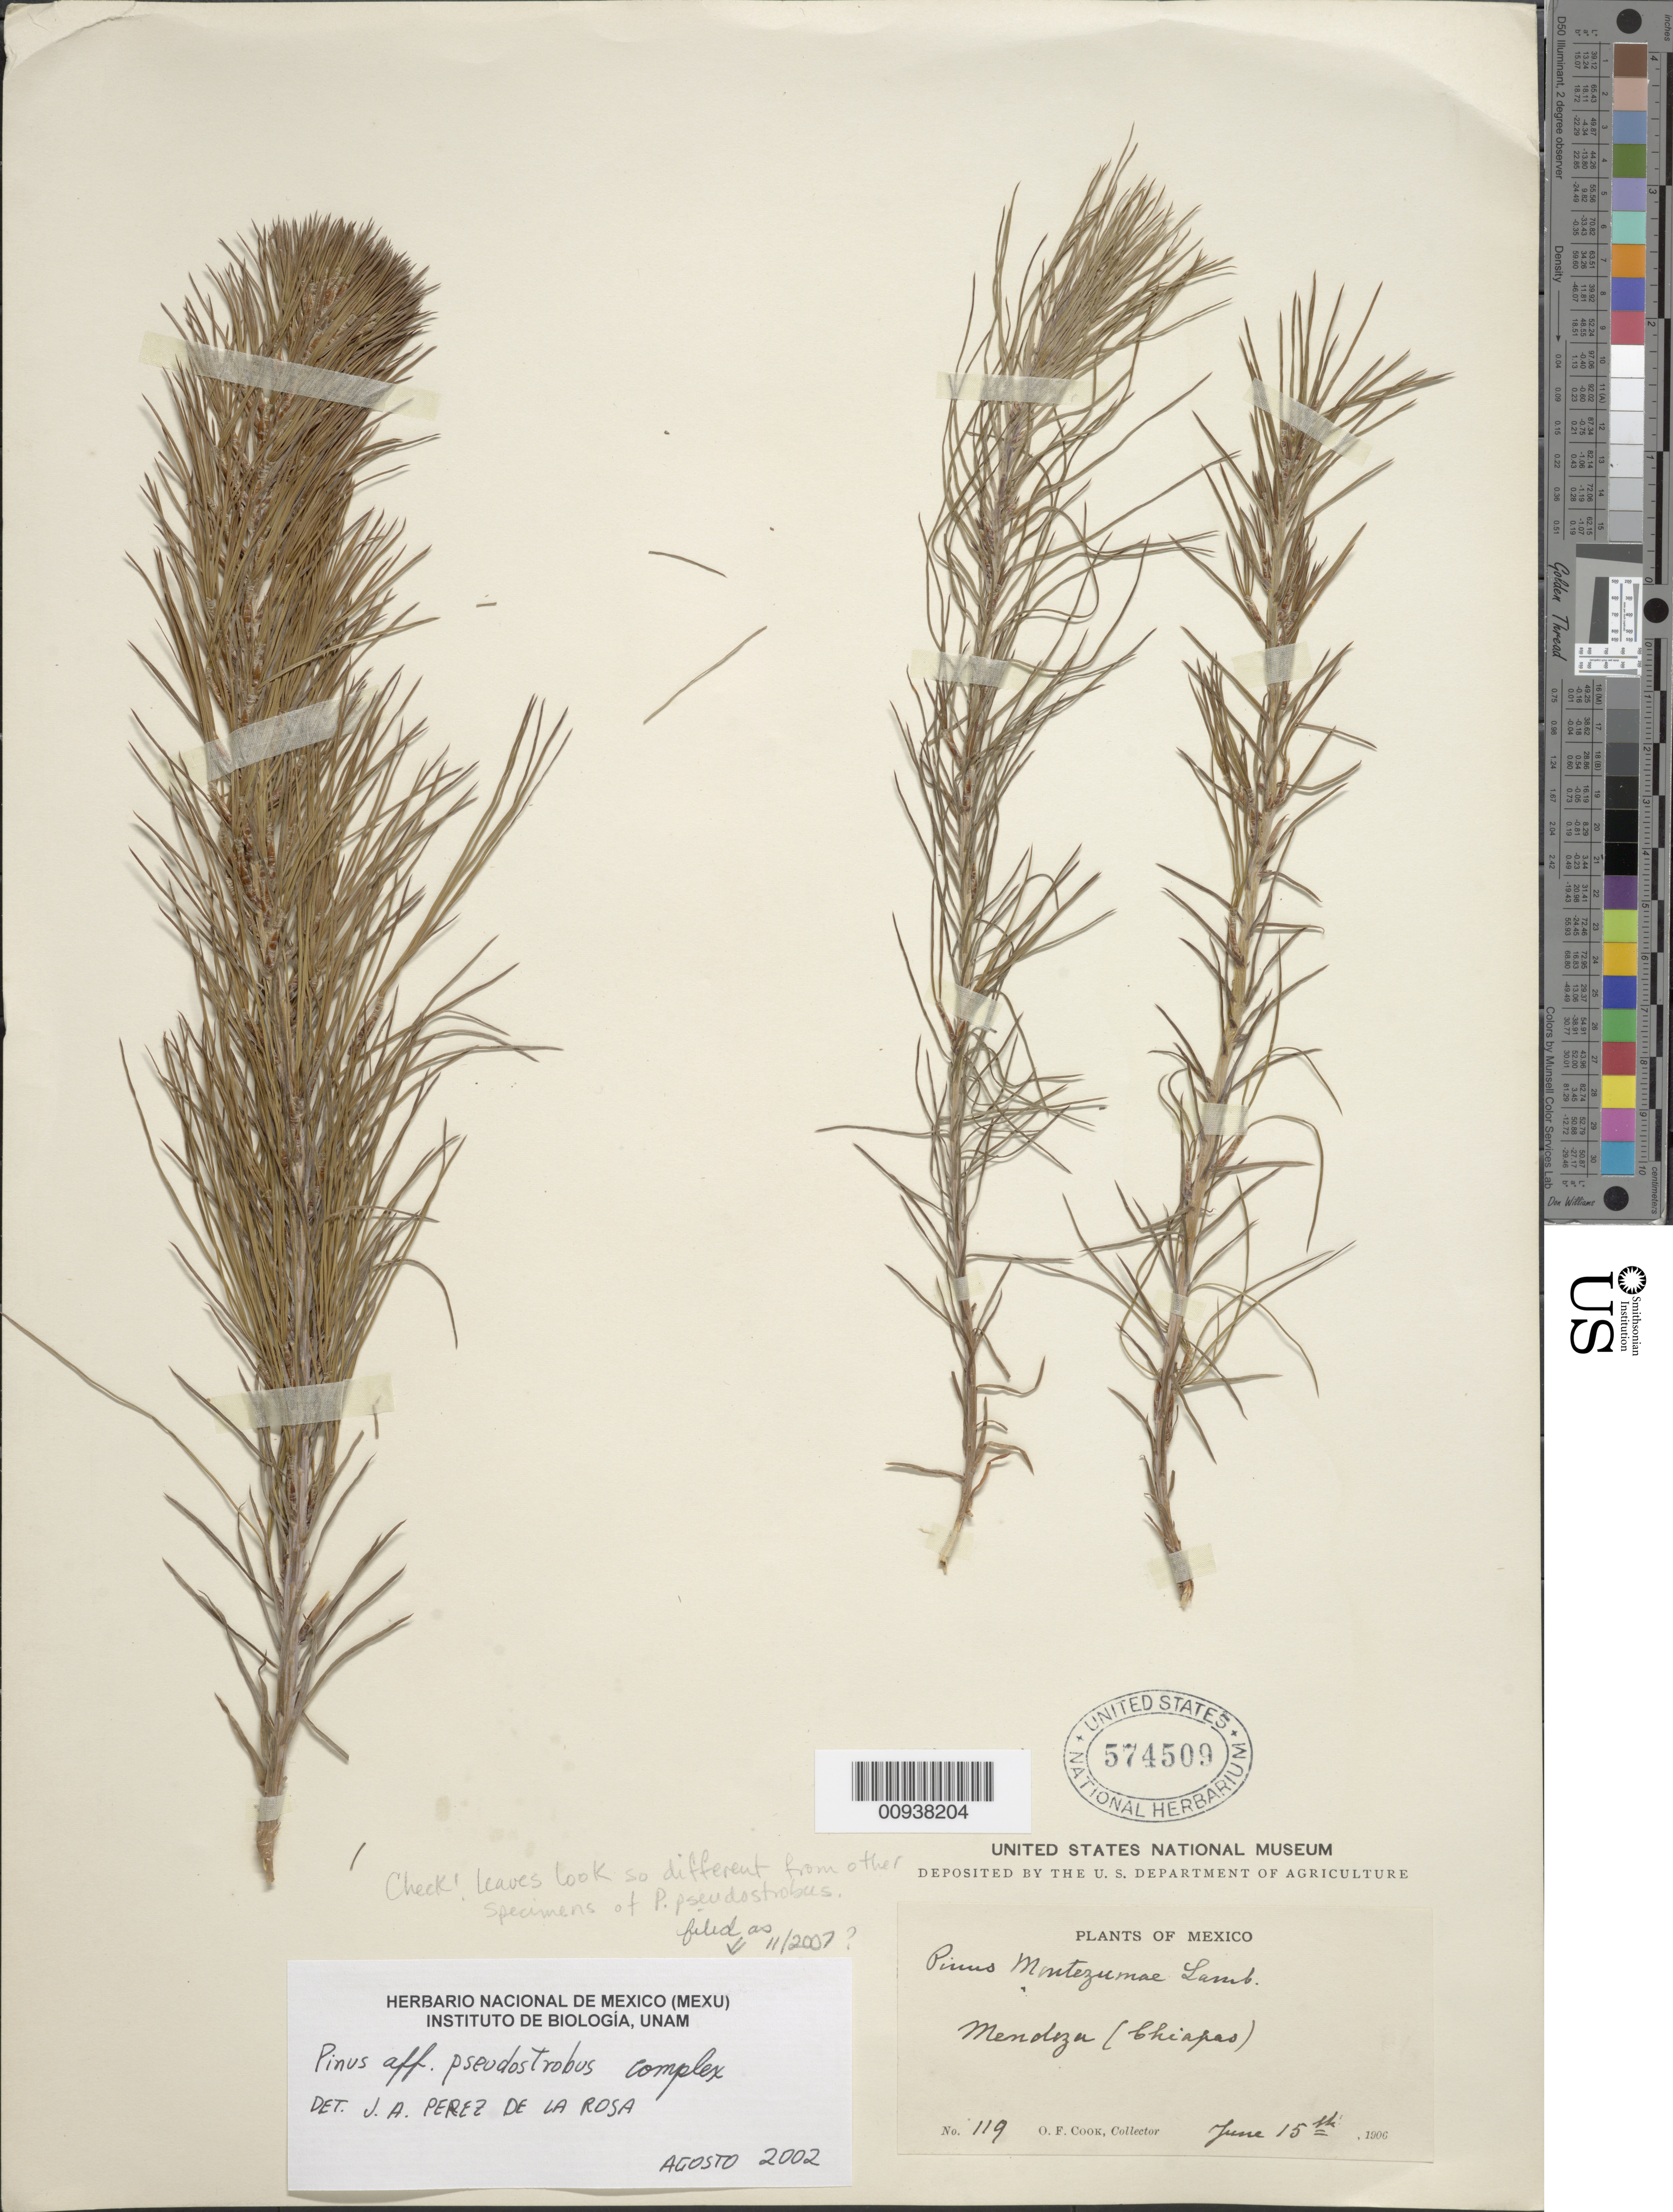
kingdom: Plantae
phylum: Tracheophyta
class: Pinopsida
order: Pinales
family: Pinaceae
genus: Pinus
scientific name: Pinus pseudostrobus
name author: Lindl.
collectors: O. F. Cook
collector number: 119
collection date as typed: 15 Jun 1906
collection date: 1906-06-15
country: Mexico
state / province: Chiapas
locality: Mendoza.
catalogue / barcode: US 574509